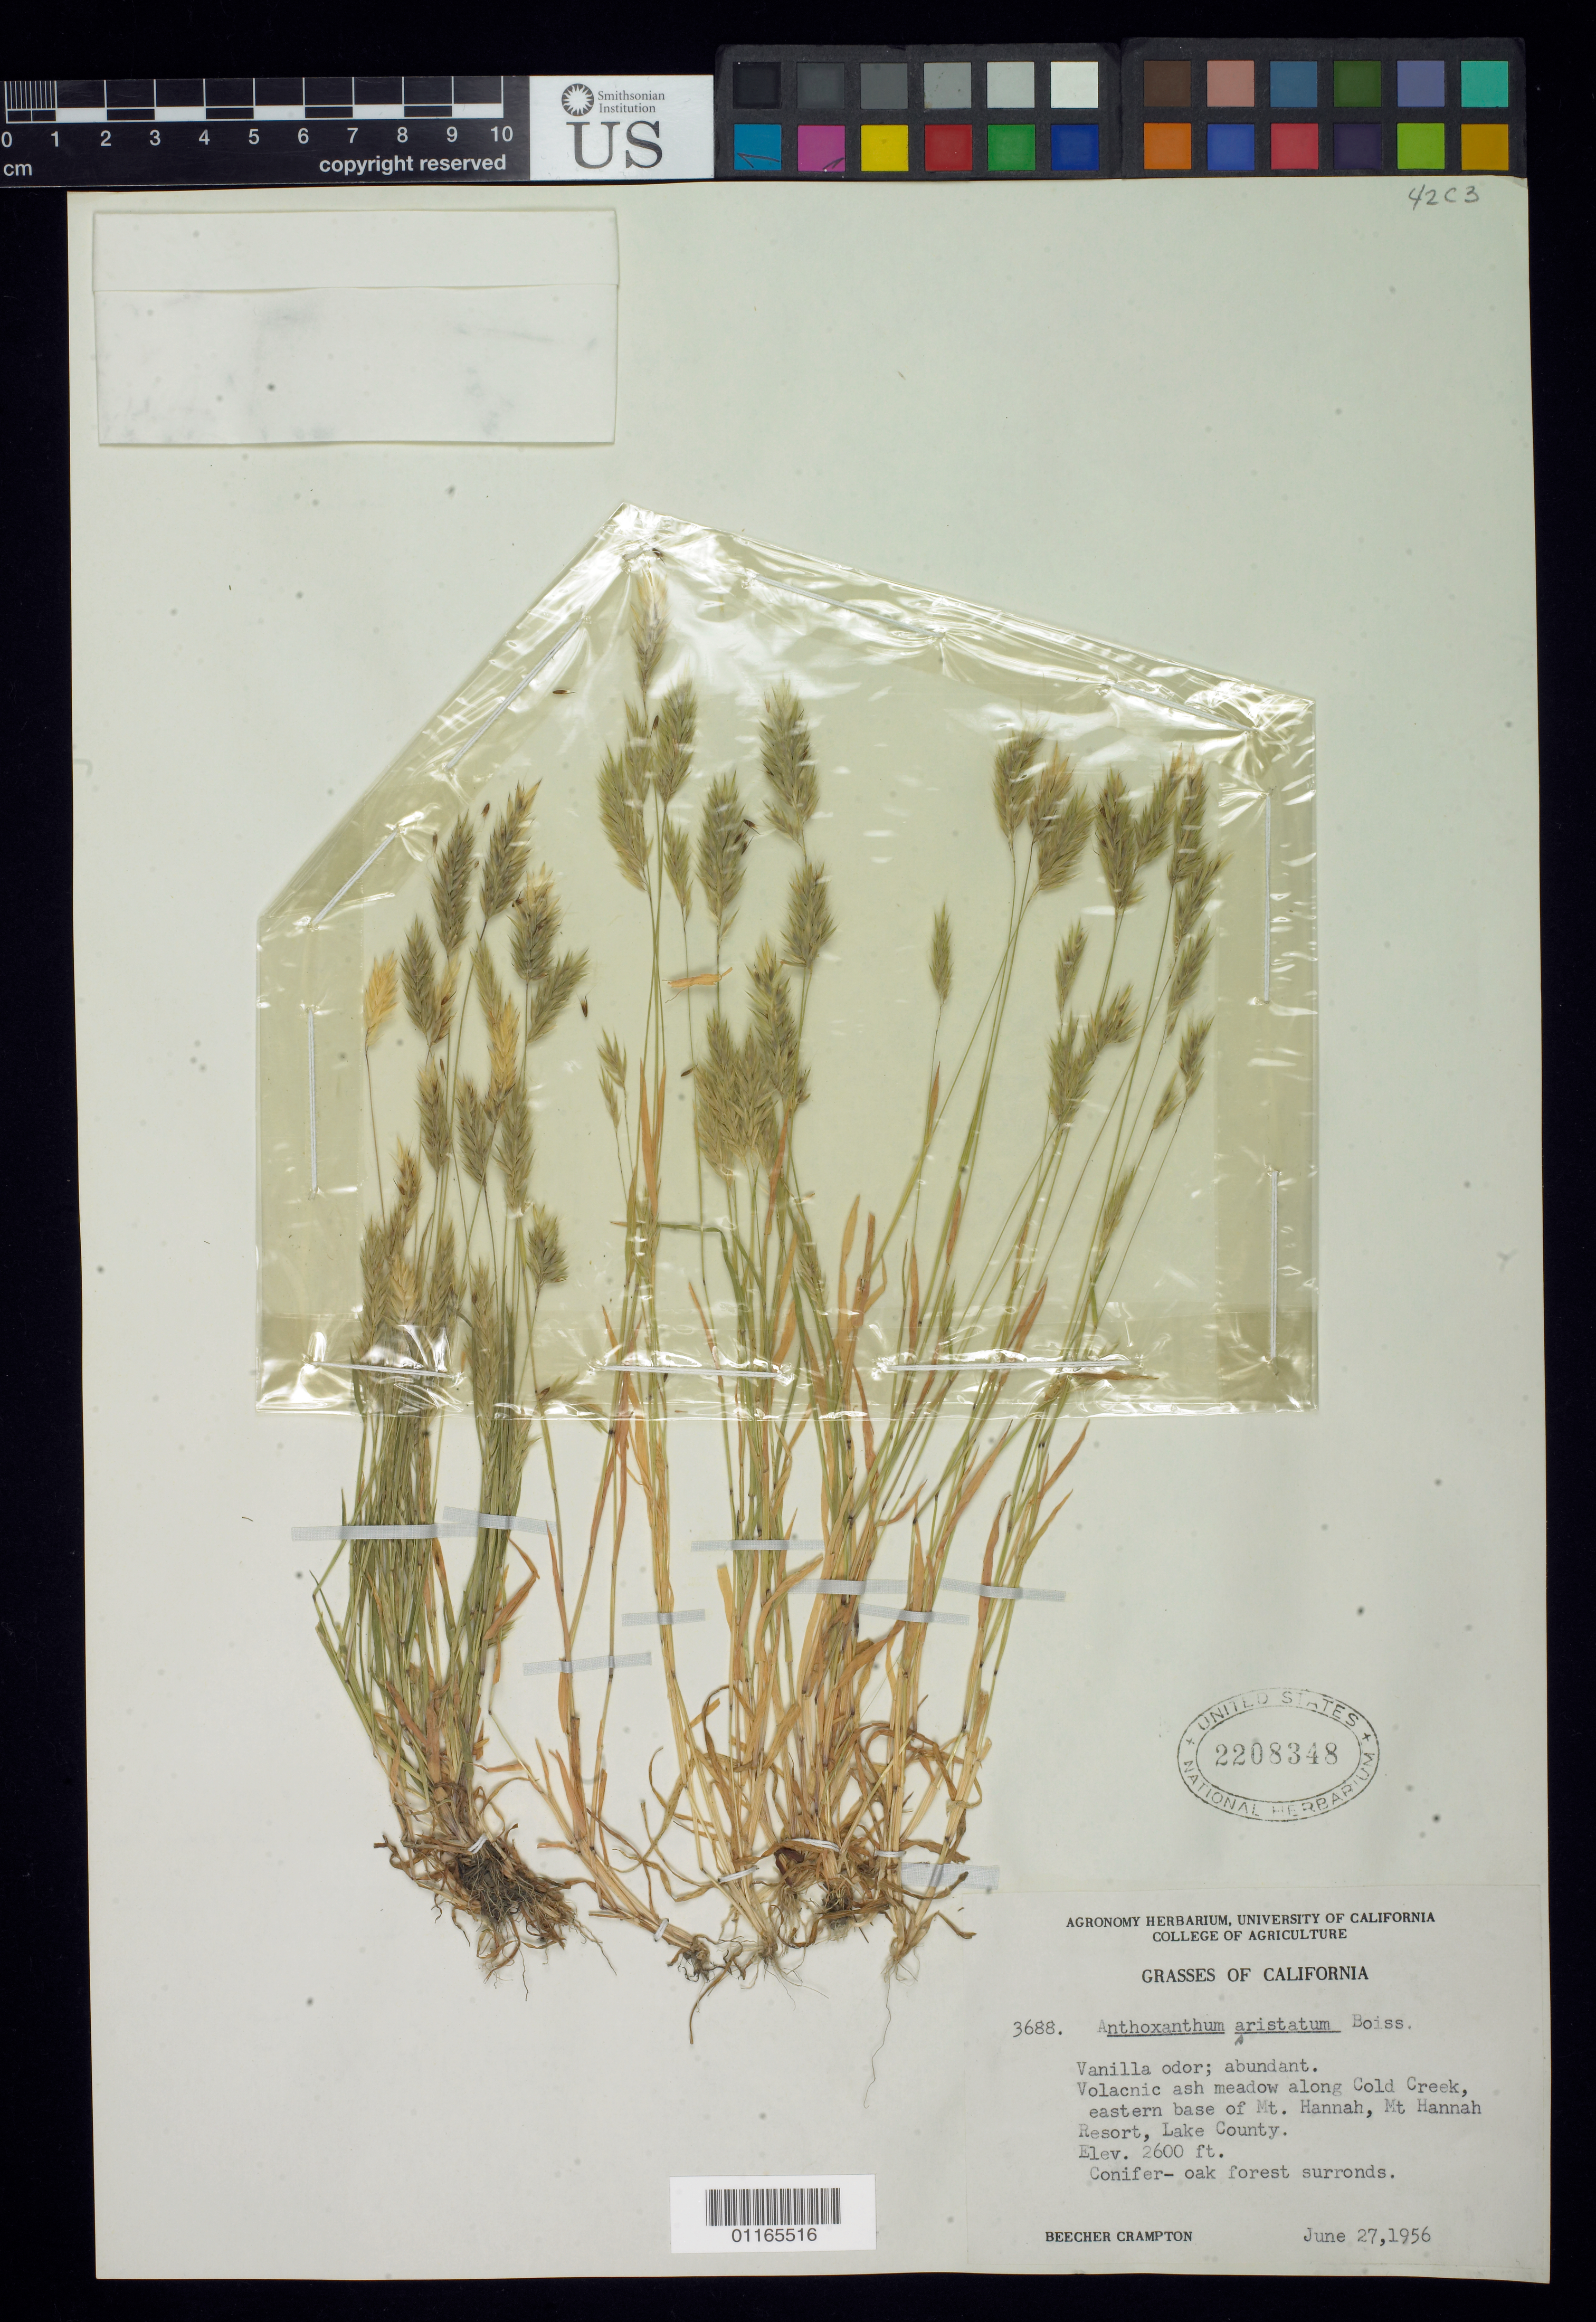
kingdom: Plantae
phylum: Tracheophyta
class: Liliopsida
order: Poales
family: Poaceae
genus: Anthoxanthum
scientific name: Anthoxanthum aristatum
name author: Boiss.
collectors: B. Crampton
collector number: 3688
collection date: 1956-06-27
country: United States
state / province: California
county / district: Lake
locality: Along Cold Creek eastern base of Mt. Hannah, Mt Hannah Resort, Lake County.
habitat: Conifer - oak forest surrounds.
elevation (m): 792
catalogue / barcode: US 2208348